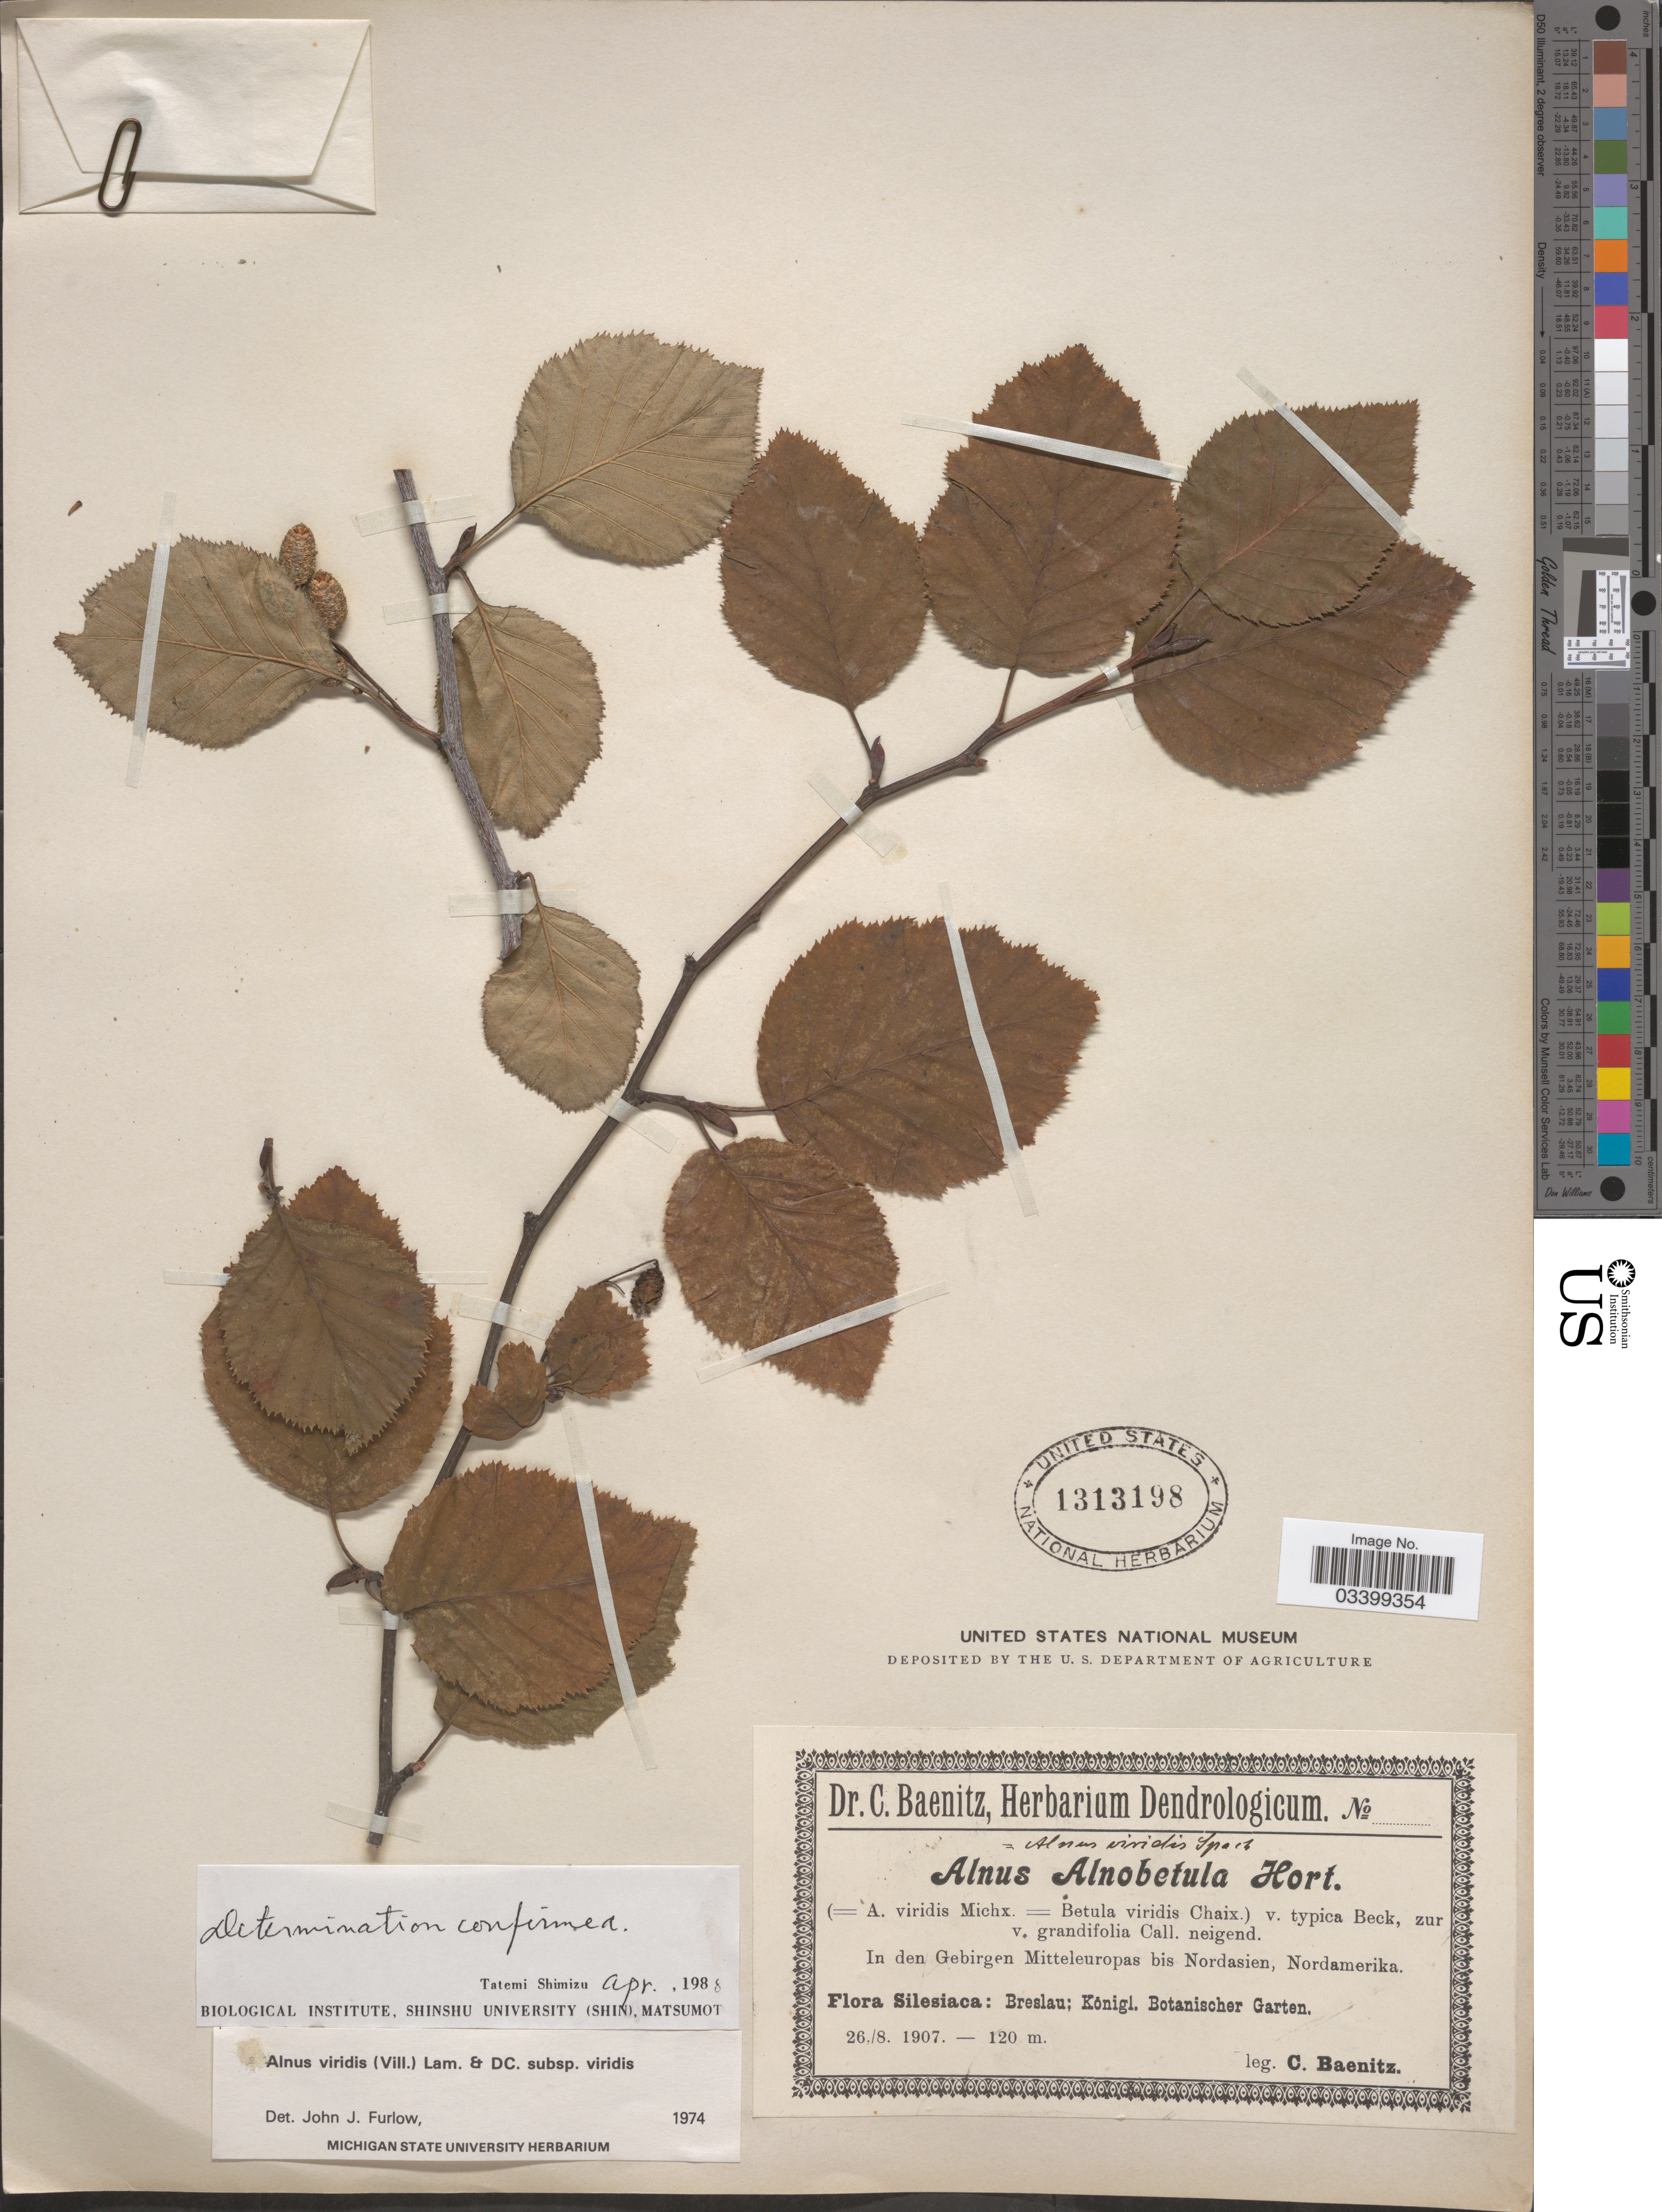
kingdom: Plantae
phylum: Tracheophyta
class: Magnoliopsida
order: Fagales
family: Betulaceae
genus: Alnus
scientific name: Alnus viridis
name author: (Chaix) DC.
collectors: C. G. Baenitz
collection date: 1907-08-26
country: Poland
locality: Silesiaca: Breslau; Königl. Botanischer Garten.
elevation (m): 120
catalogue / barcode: US 1313198